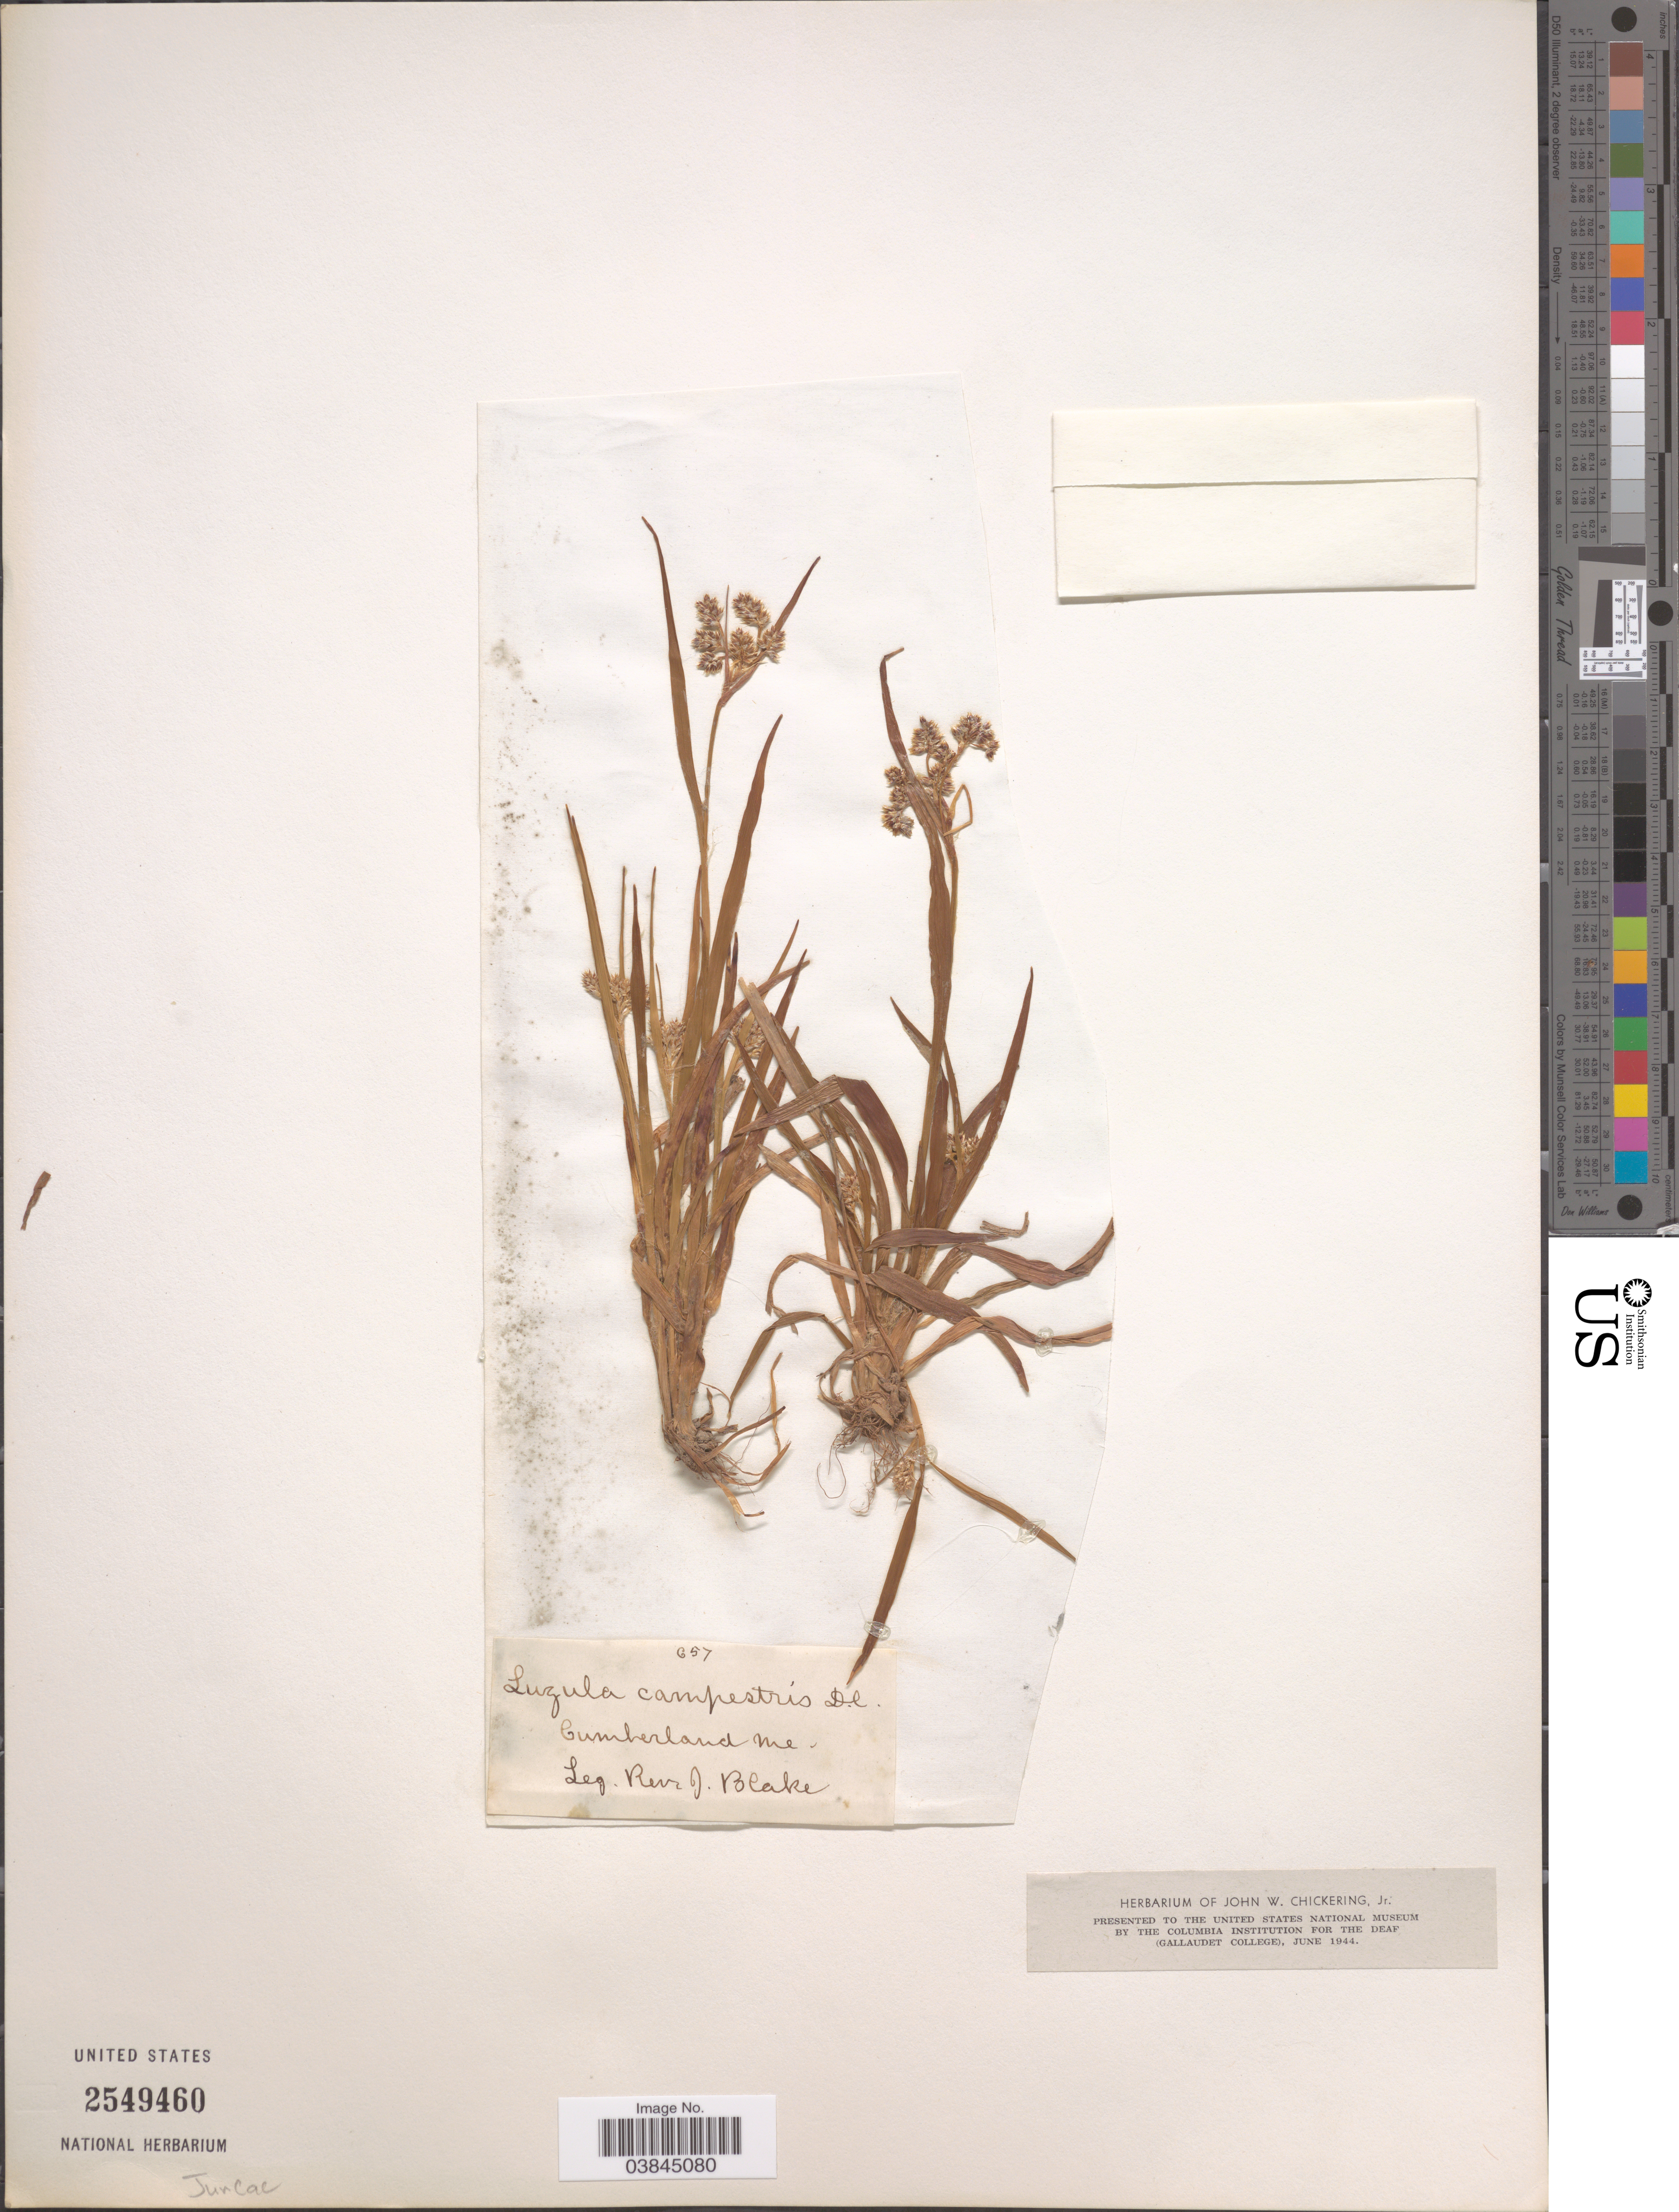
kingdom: Plantae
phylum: Tracheophyta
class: Liliopsida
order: Poales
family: Juncaceae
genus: Luzula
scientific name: Luzula campestris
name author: (L.) DC.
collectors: J. Blake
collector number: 657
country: United States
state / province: Maine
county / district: Cumberland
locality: Cumberland.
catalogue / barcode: US 2549460